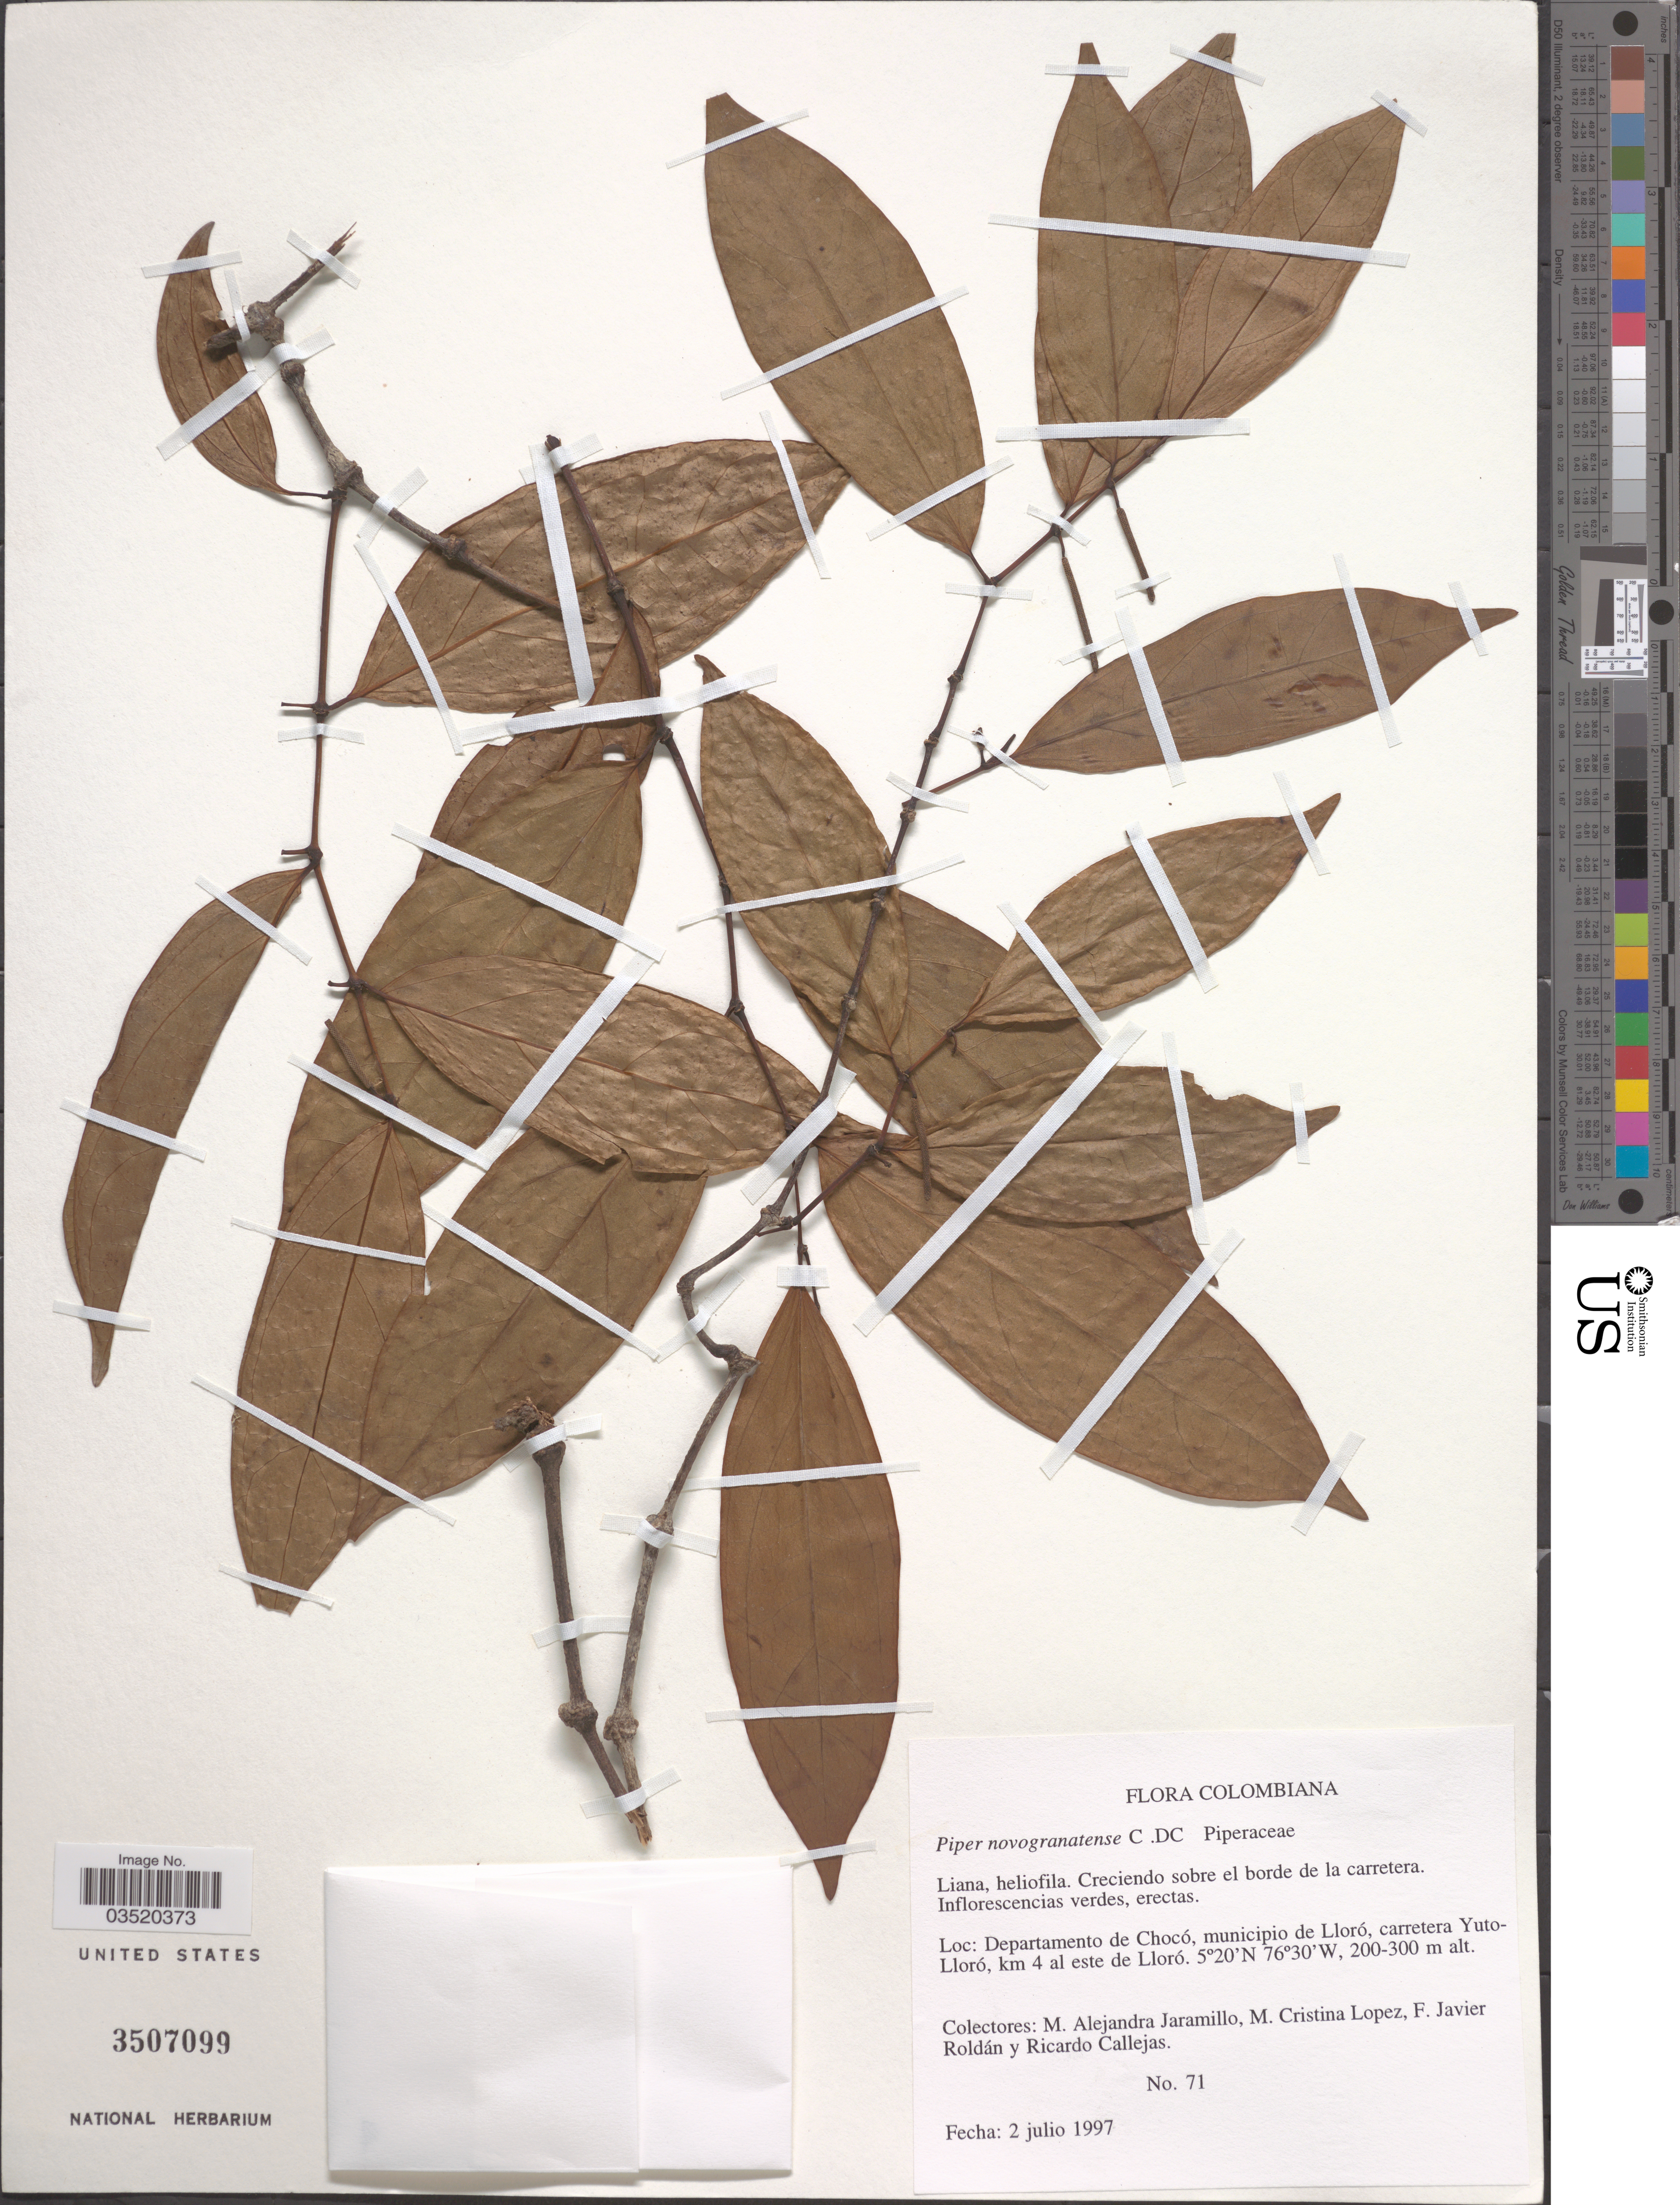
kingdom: Plantae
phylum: Tracheophyta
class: Magnoliopsida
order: Piperales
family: Piperaceae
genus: Piper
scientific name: Piper novo-granatense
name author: C. DC.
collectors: M. A. Jaramillo, M. Lopez, F. J. Roldán & R. Callejas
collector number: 71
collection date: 1997-07-02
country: Colombia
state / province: Chocó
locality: Departamento de Chocó, municipio de Lloró, carretera Yuto-Lloró, km 4 al este de Lloró.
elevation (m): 200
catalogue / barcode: US 3507099